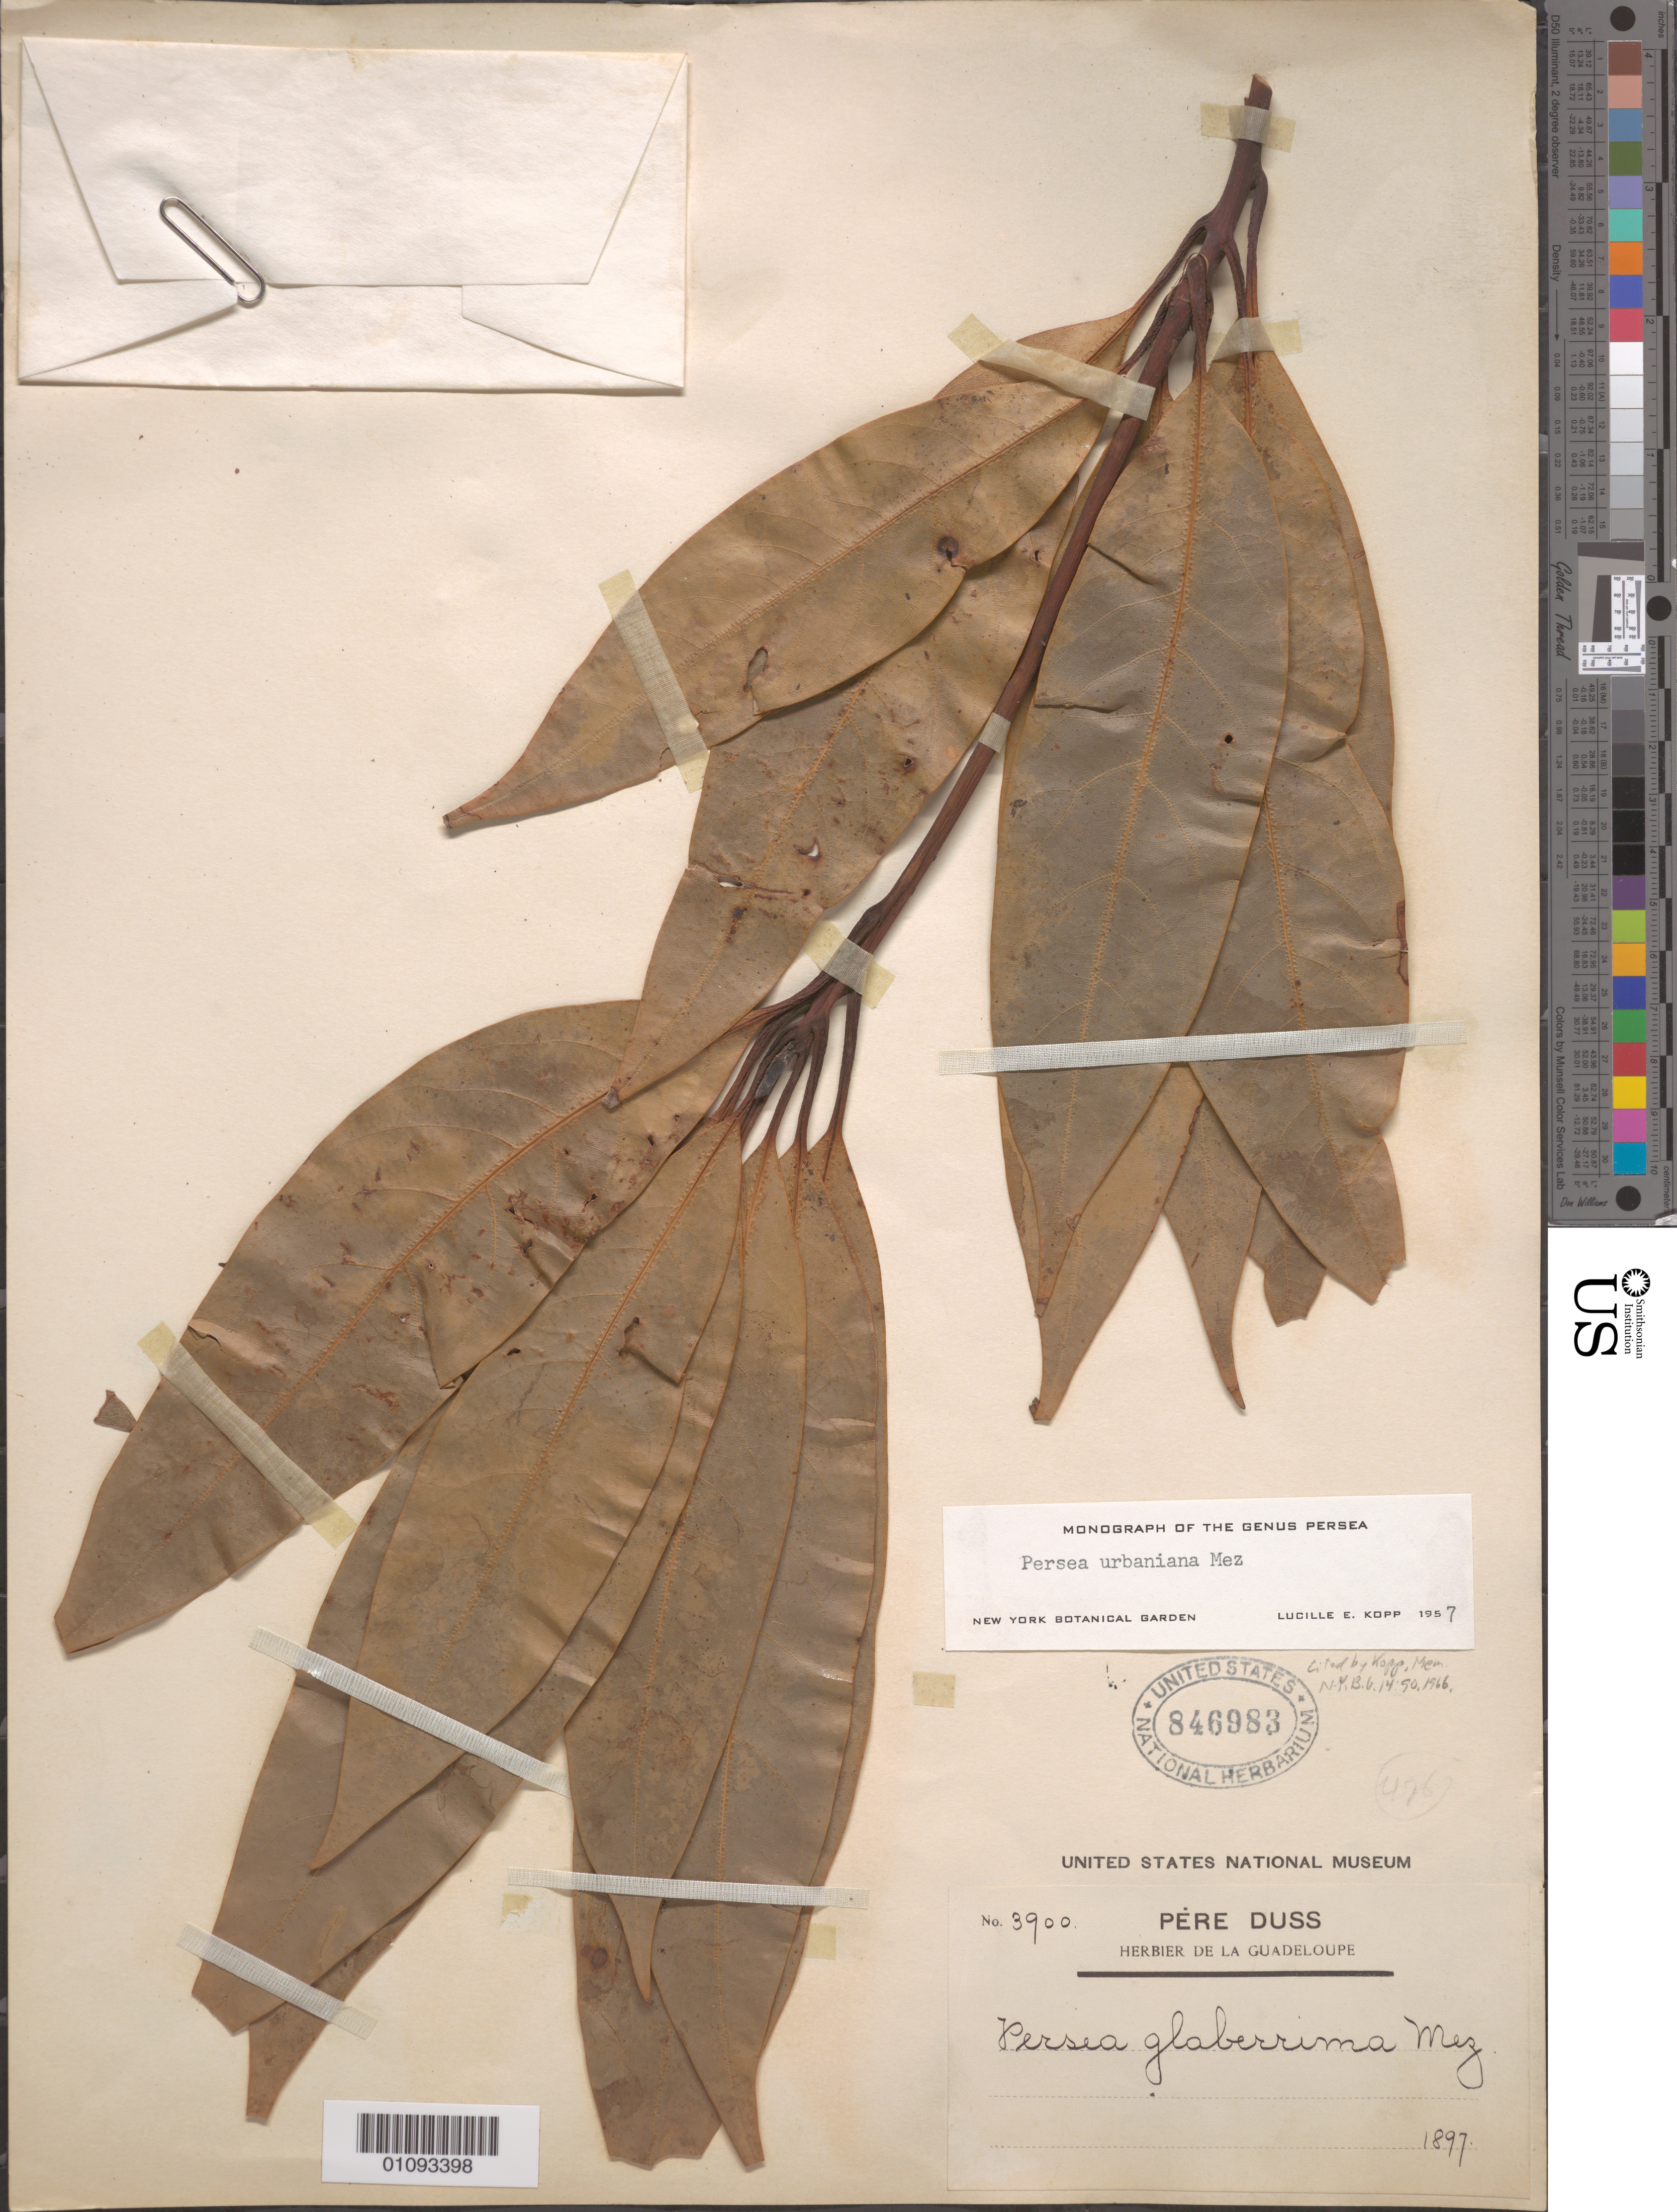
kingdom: Plantae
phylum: Tracheophyta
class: Magnoliopsida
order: Laurales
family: Lauraceae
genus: Persea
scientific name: Persea urbaniana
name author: Mez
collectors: Père Duss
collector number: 3900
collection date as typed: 1897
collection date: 1897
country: Guadeloupe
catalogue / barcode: US 846983